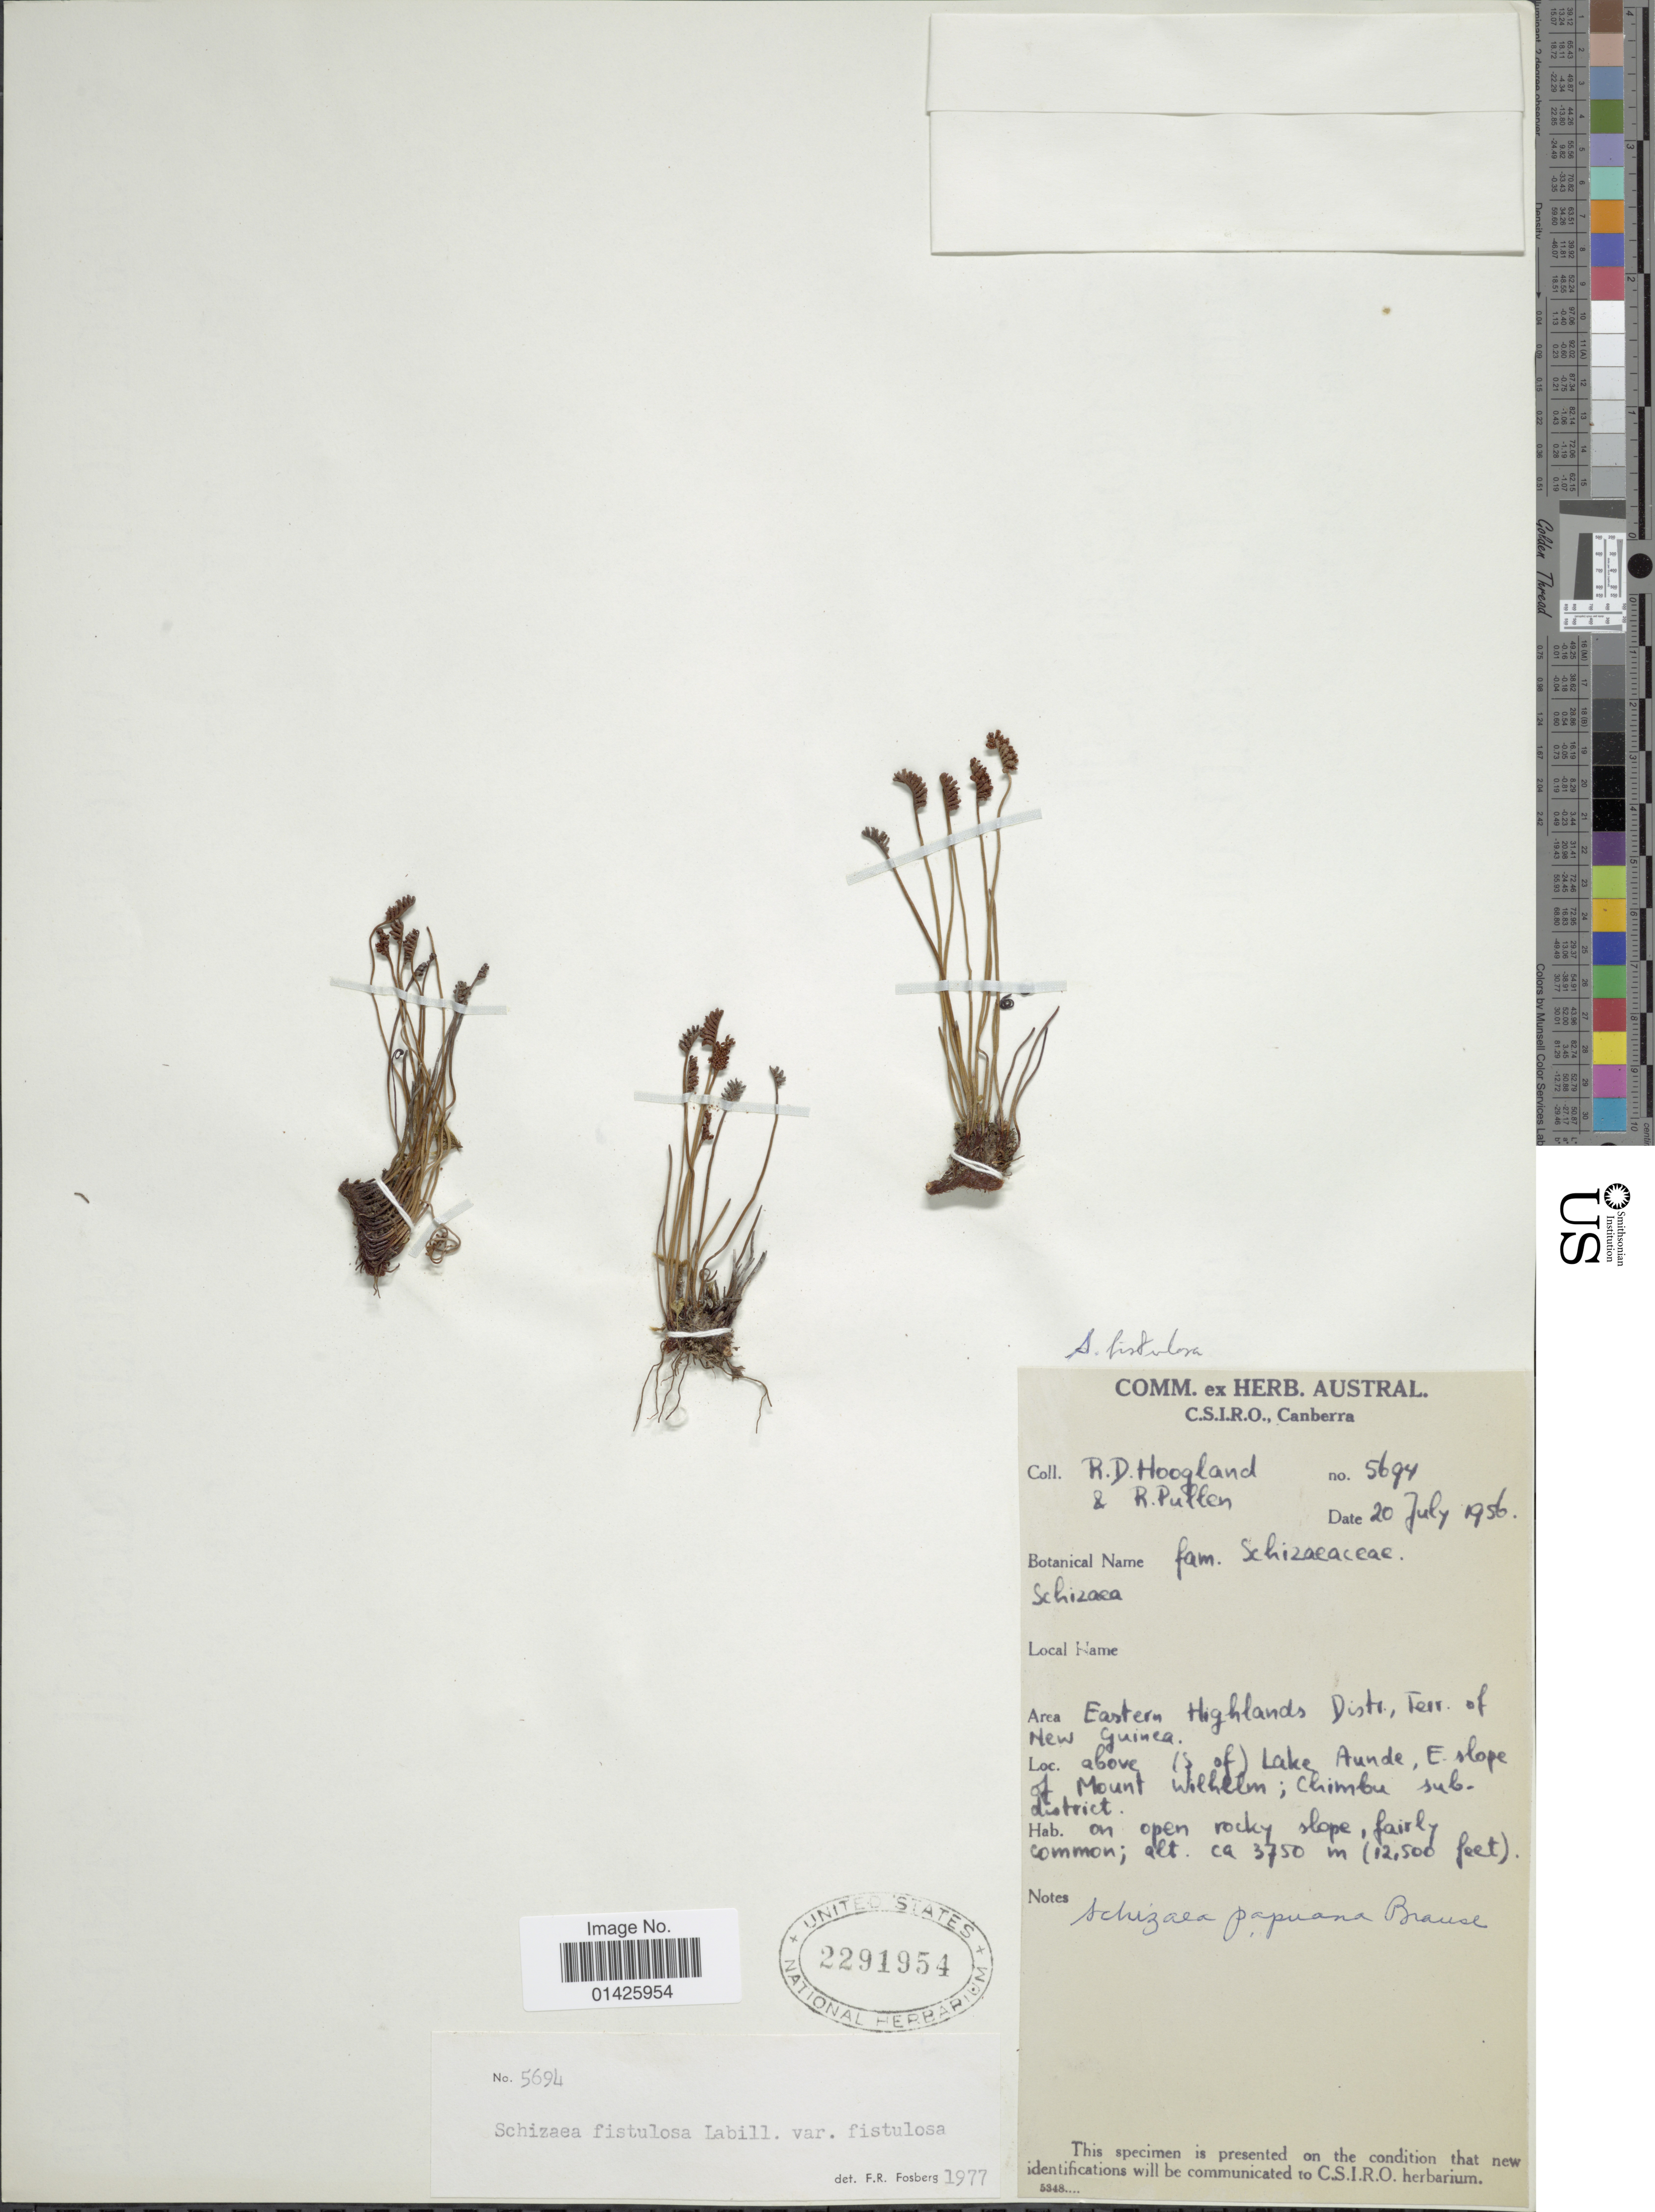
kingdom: Plantae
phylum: Tracheophyta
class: Polypodiopsida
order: Schizaeales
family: Schizaeaceae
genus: Schizaea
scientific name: Schizaea fistulosa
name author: Labill.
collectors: R. D. Hoogland & R. Pullen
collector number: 5694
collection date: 1956-07-20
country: Papua New Guinea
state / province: Chimbu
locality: Eastern Highlands District, Terr. of New Guinea, above (S of) Lake Aunde, E slope of Mount Wilhelm, Chimbu sub. district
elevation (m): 3750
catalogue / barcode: US 2291954